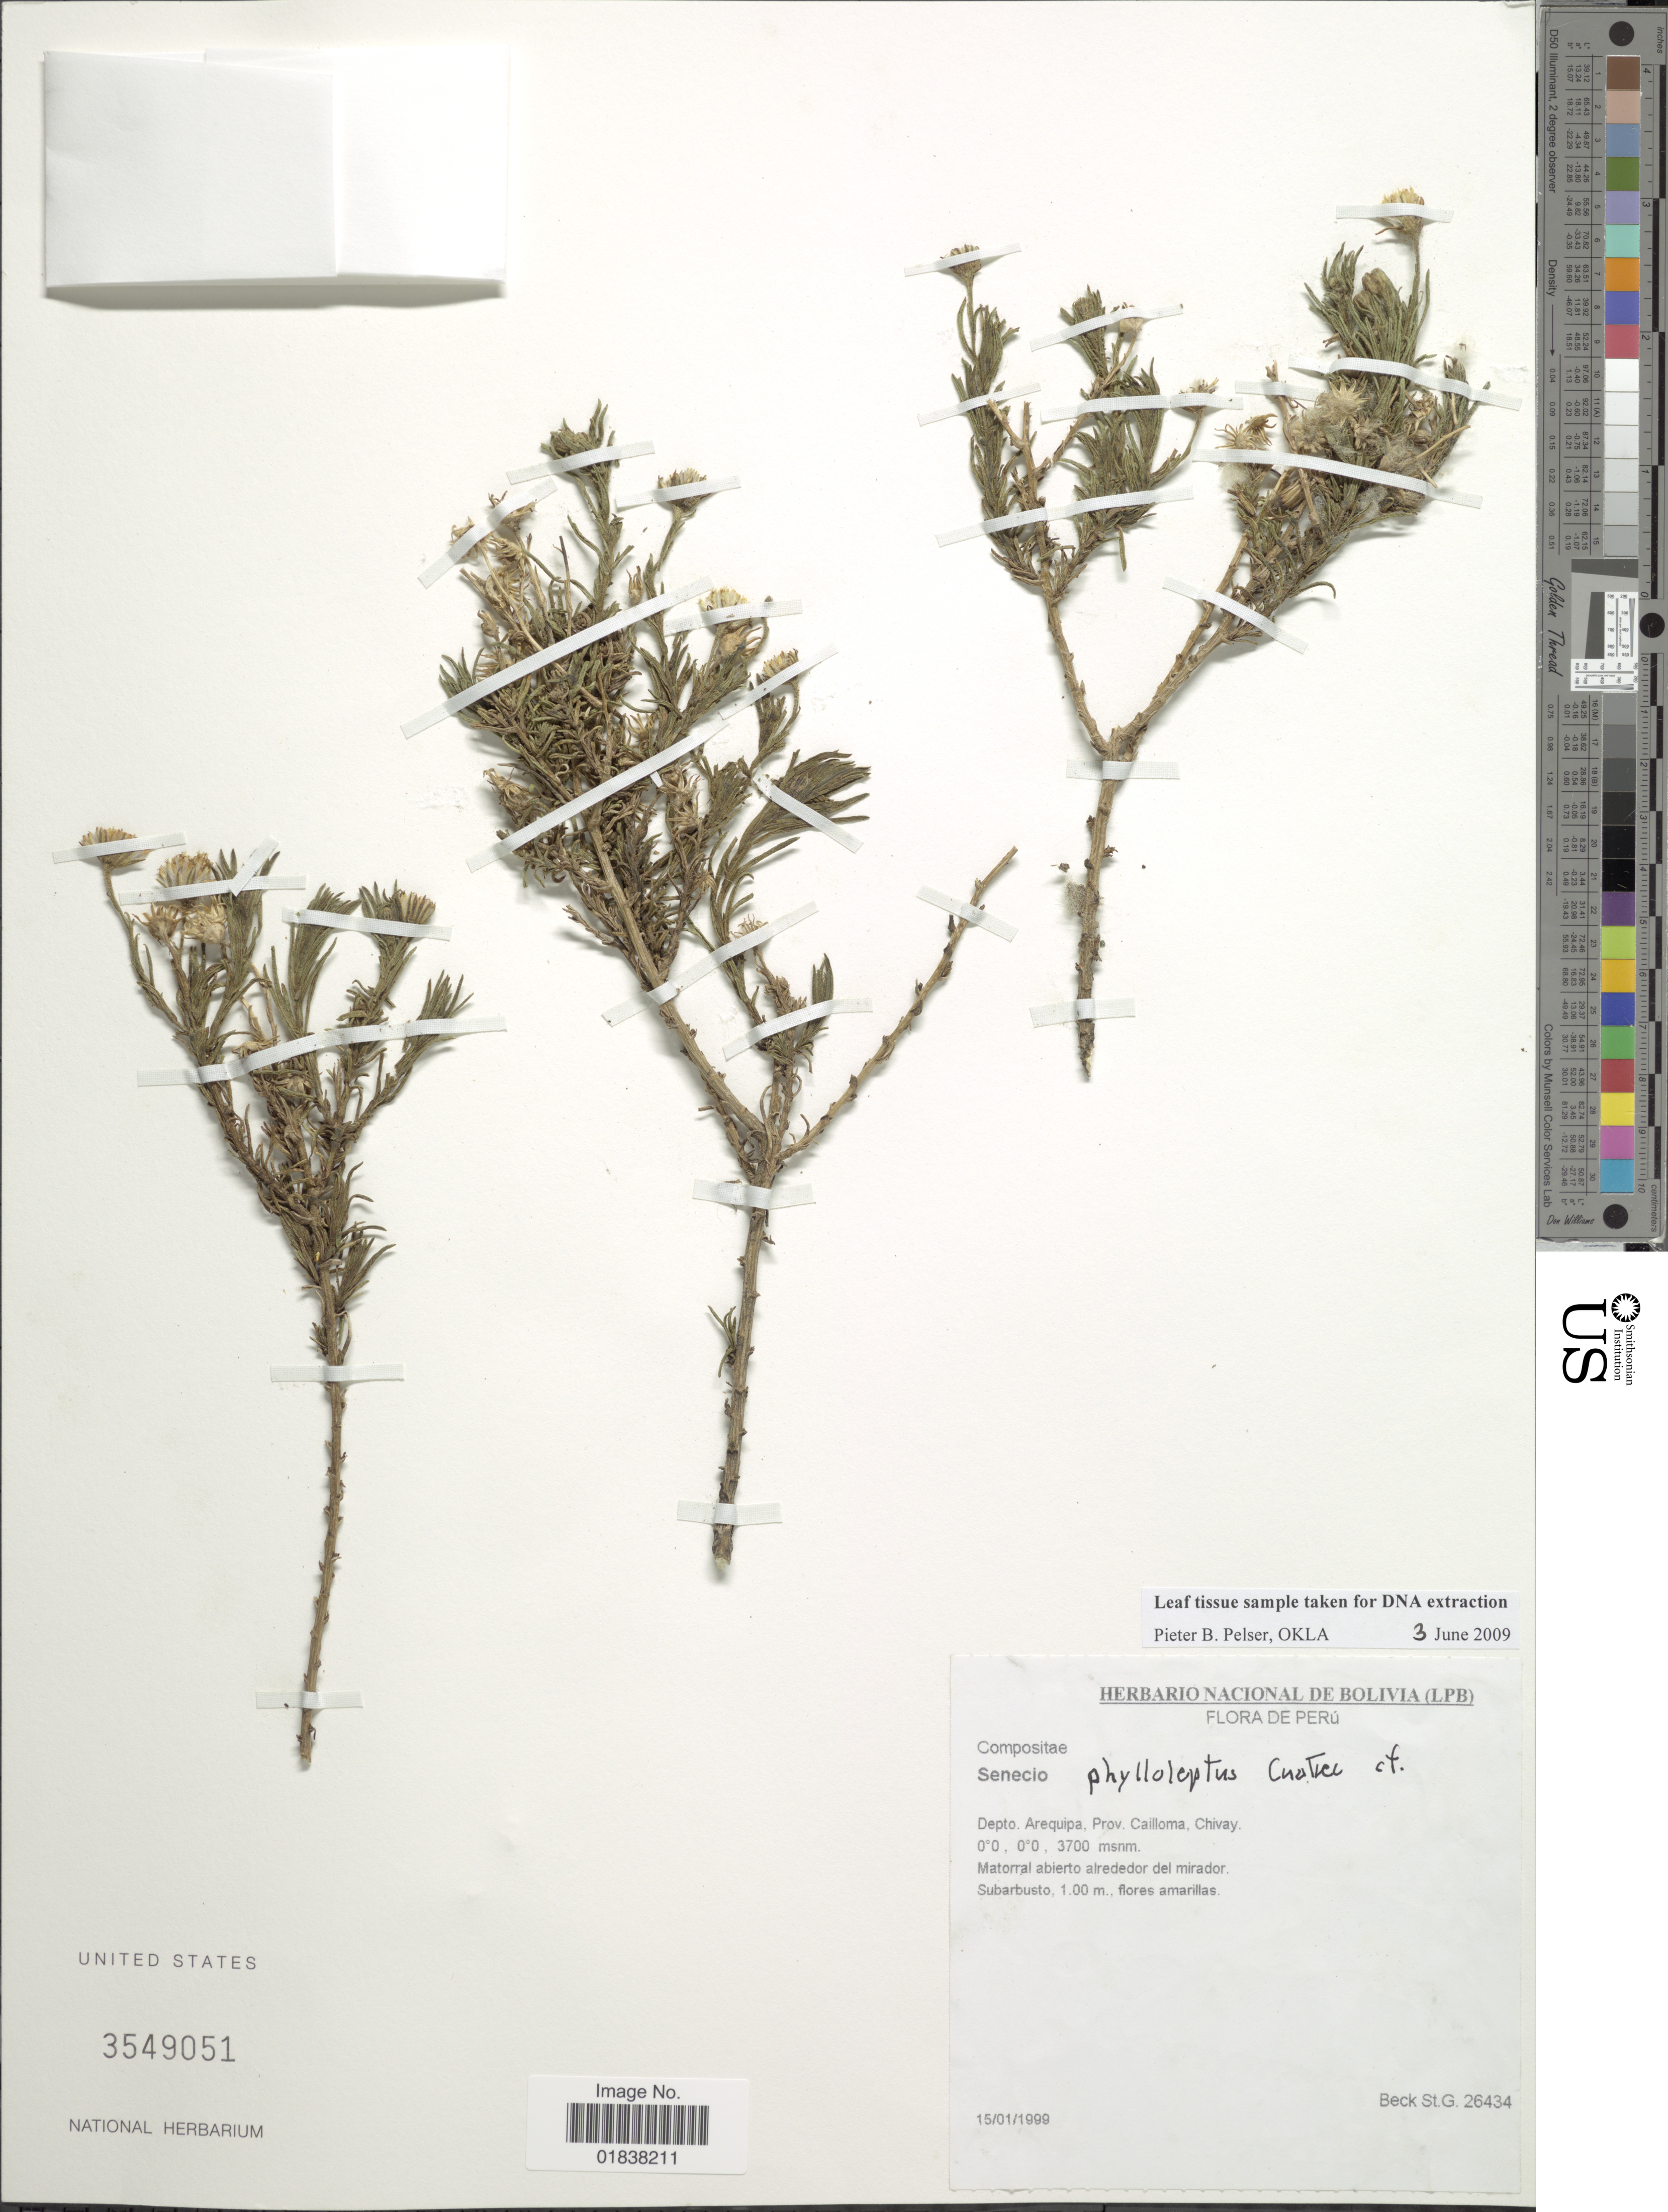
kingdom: Plantae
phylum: Tracheophyta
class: Magnoliopsida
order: Asterales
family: Asteraceae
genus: Senecio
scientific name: Senecio phylloleptus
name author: Cuatrec.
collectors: S. G. Beck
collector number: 26434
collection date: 1999-01-15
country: Peru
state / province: Arequipa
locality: Prov. Cailloma, Chivay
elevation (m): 3700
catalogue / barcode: US 3549051